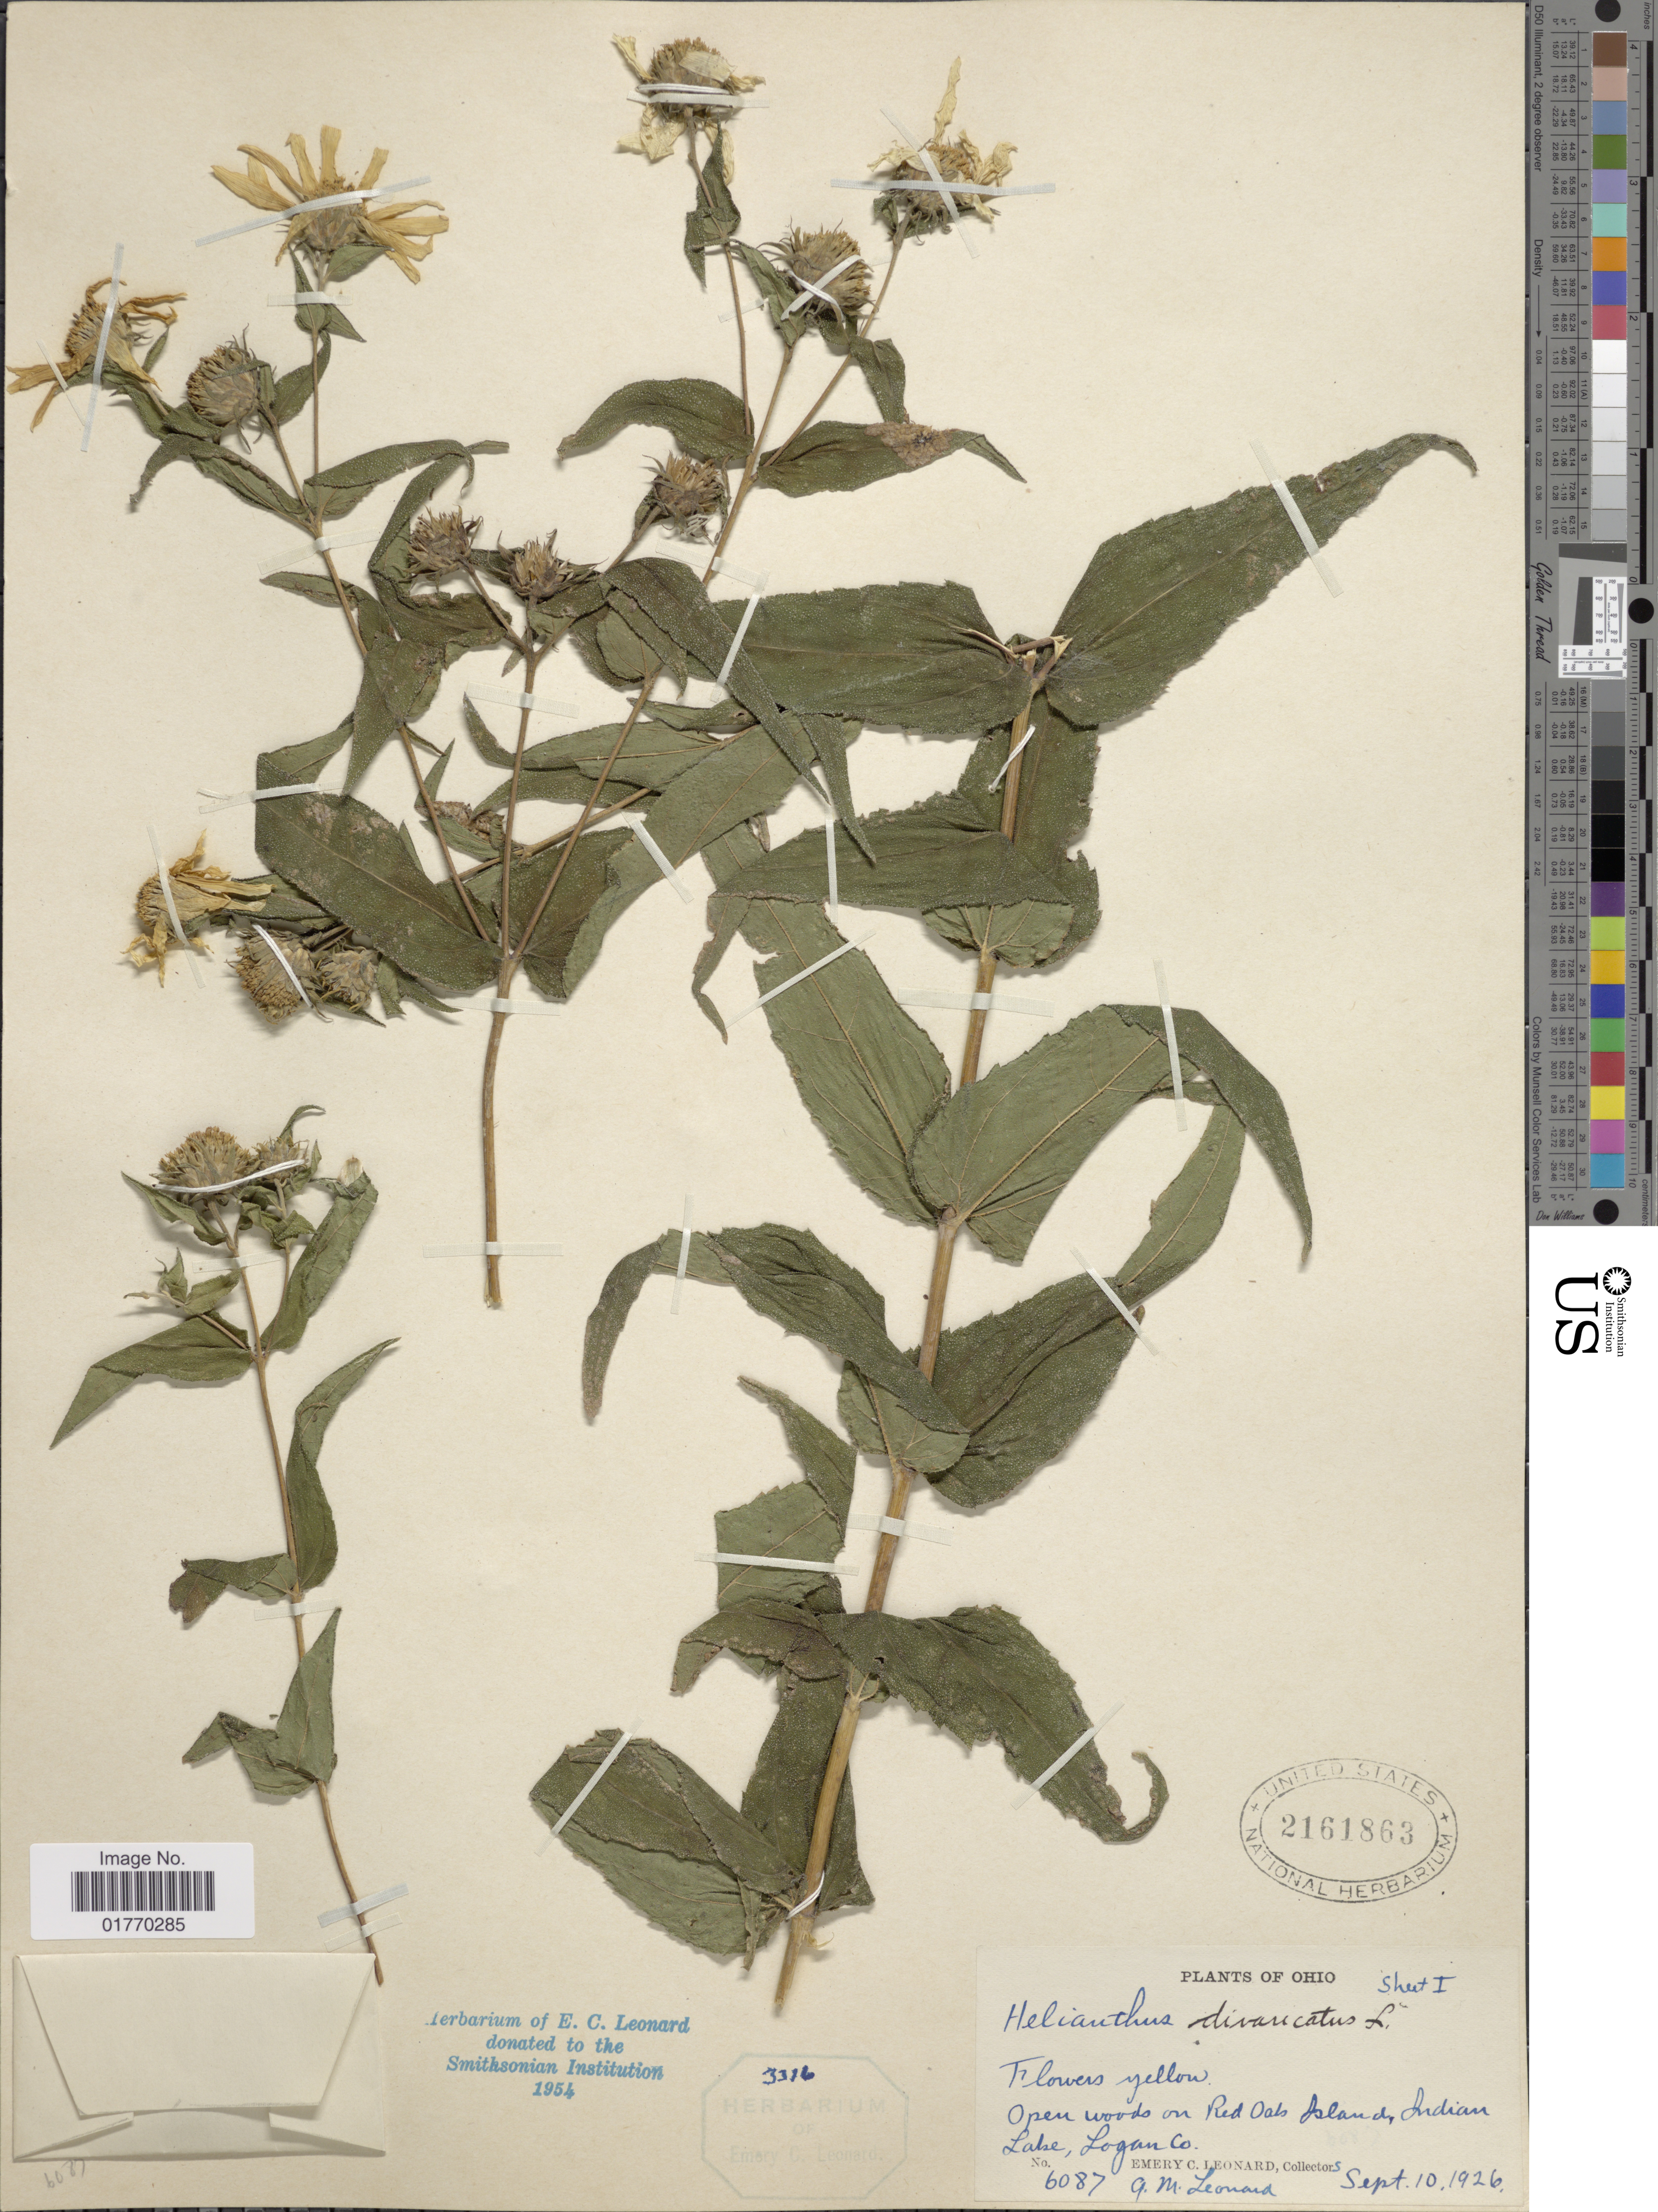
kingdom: Plantae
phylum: Tracheophyta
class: Magnoliopsida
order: Asterales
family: Asteraceae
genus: Helianthus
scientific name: Helianthus divaricatus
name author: L.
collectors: E. C. Leonard & G. M. Leonard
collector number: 6087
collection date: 1926-09-10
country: United States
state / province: Ohio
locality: Open woods. on Red Oaks Island, Indian lake, Logan Co.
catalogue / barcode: US 2161863